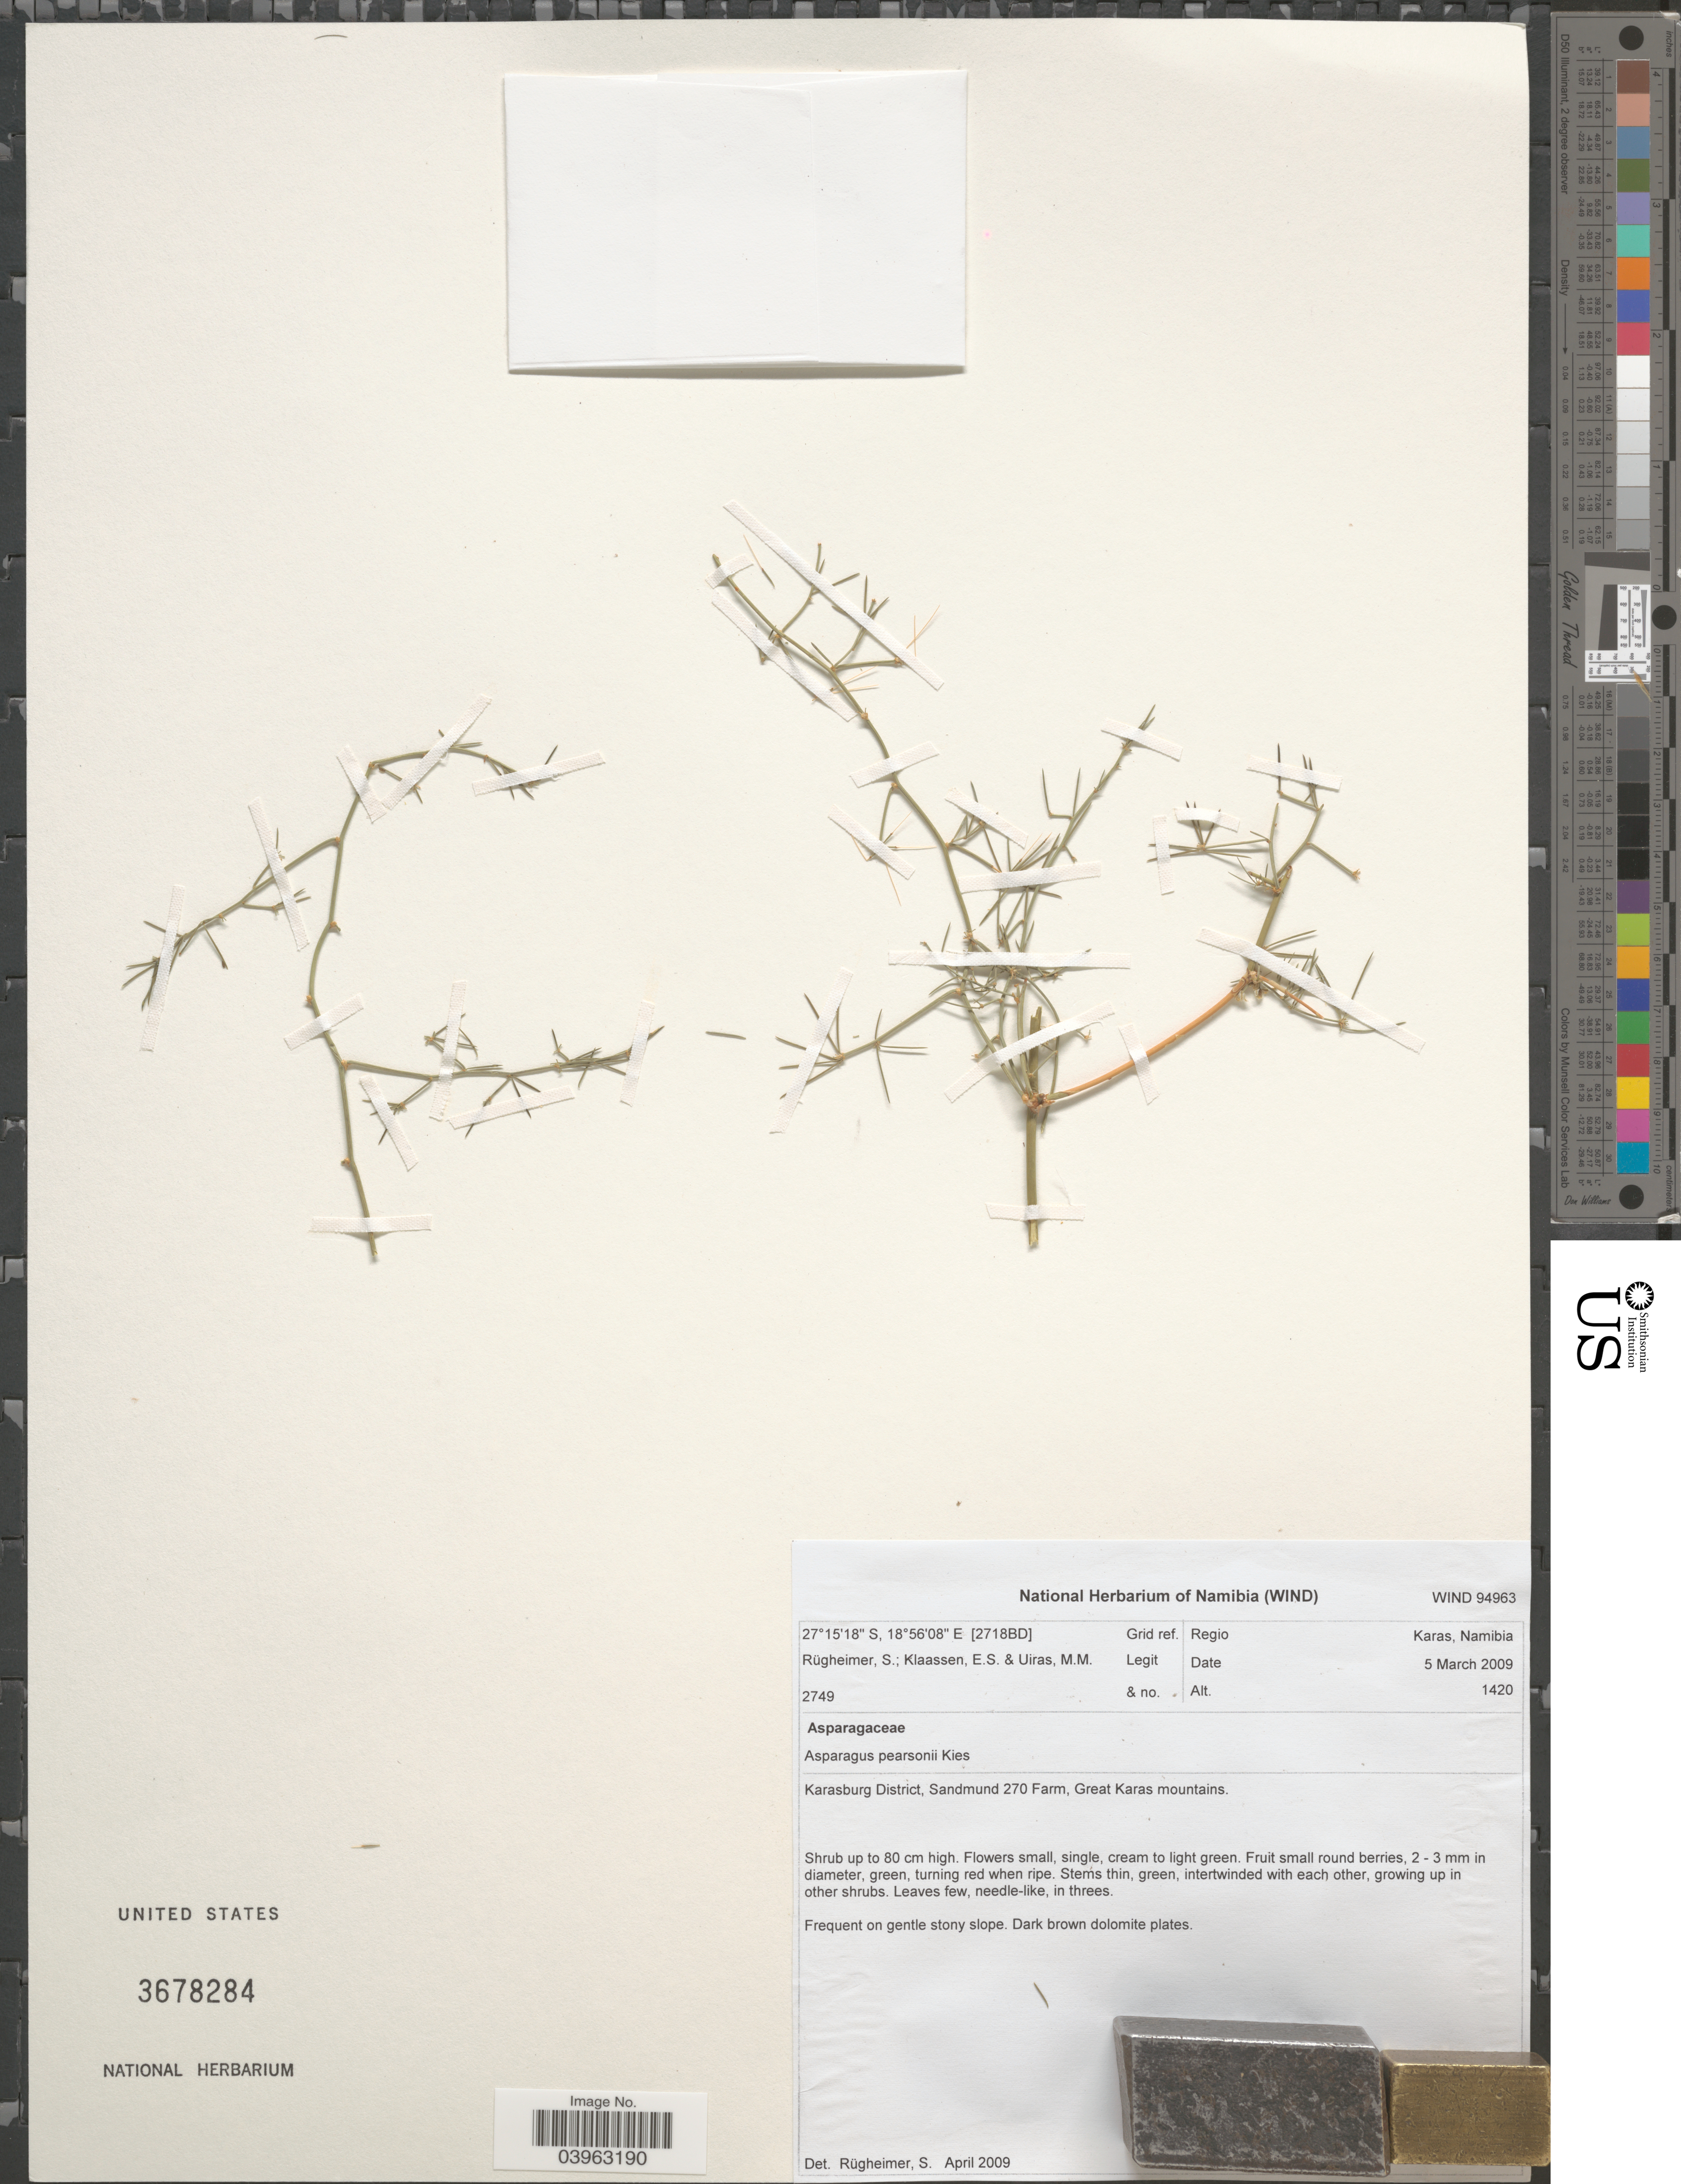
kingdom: Plantae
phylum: Tracheophyta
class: Liliopsida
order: Asparagales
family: Asparagaceae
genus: Asparagus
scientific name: Asparagus pearsonii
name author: Kies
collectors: S. Rugheimer, E. S. Klaassen & M. Uiras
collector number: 2749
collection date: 2009-03-05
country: Namibia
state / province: Karas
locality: Grid ref. [2718BD]. Regio Karas. Karasburg District, Sandmund 270 Farm, Great Karas mountains.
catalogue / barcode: US 3678284